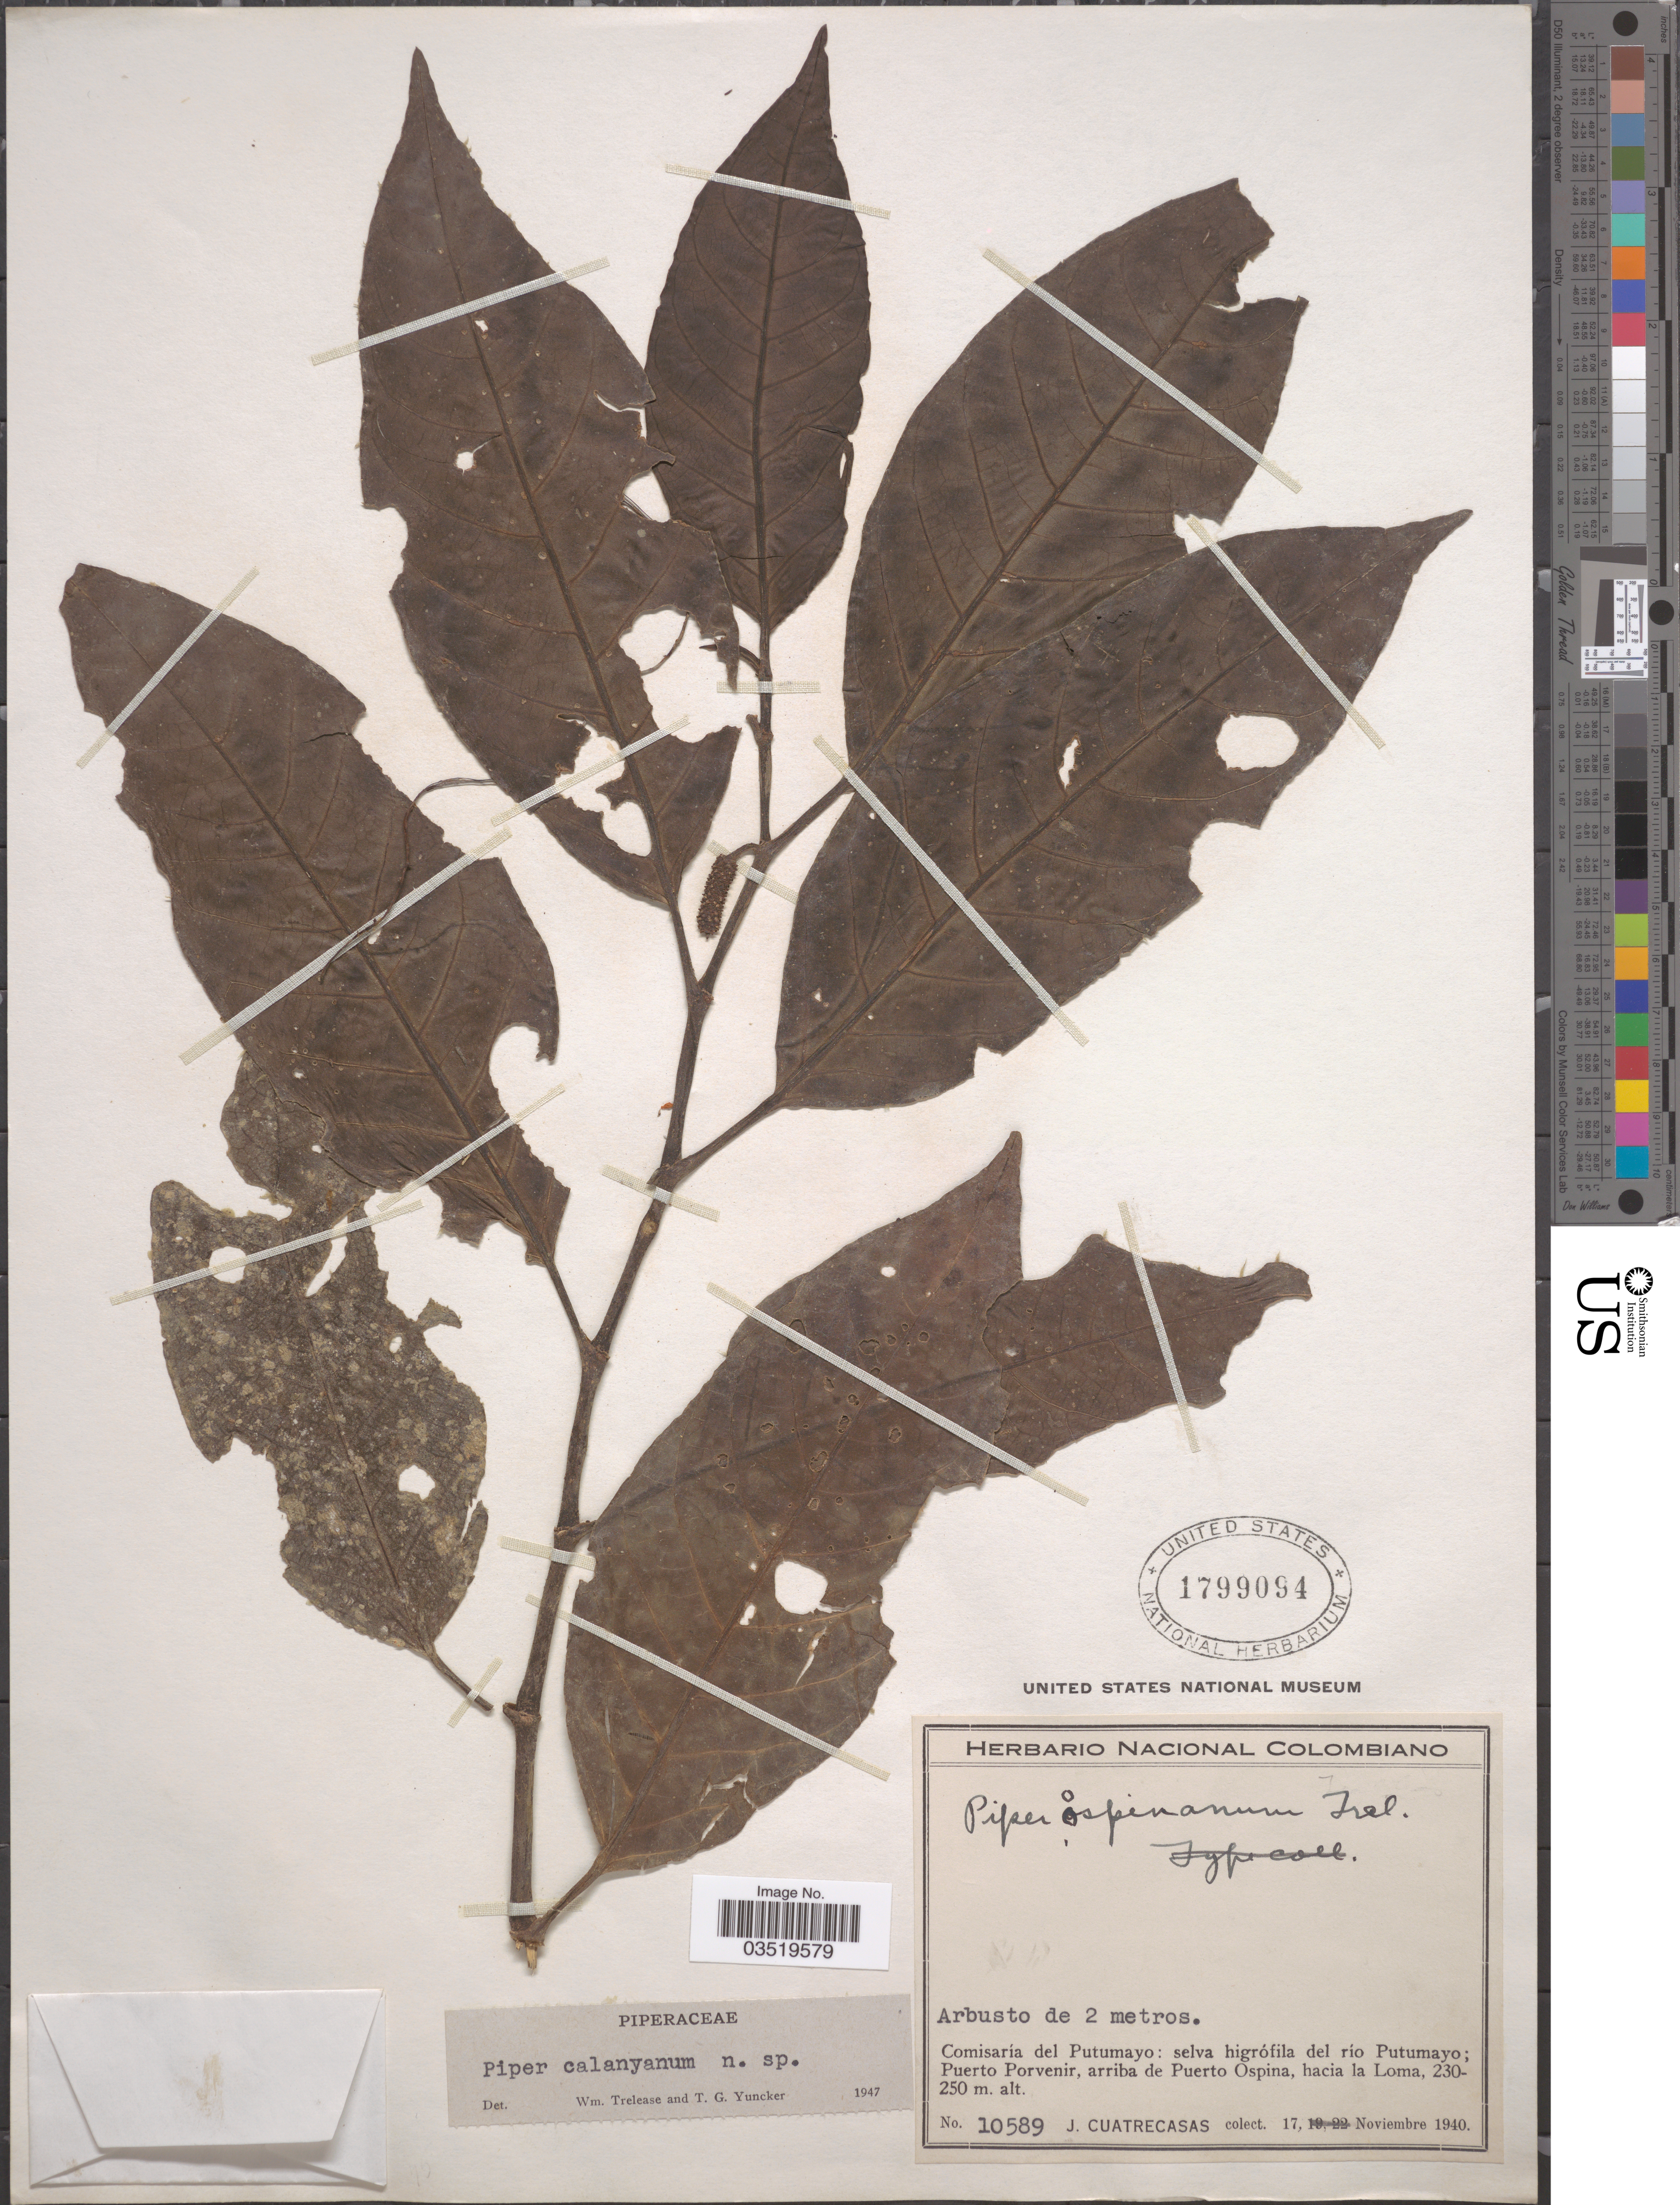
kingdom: Plantae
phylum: Tracheophyta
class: Magnoliopsida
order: Piperales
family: Piperaceae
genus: Piper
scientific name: Piper calanyanum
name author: Trel. & Yunck.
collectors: J. Cuatrecasas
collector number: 10589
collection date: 1940-11-17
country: Colombia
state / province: Putumayo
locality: Comisaría del Putumayo: selva higrófila del río Putumayo; Puerto Porvenir, arriba de Puerto Ospina, hacia la Loma.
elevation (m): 230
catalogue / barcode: US 1799094